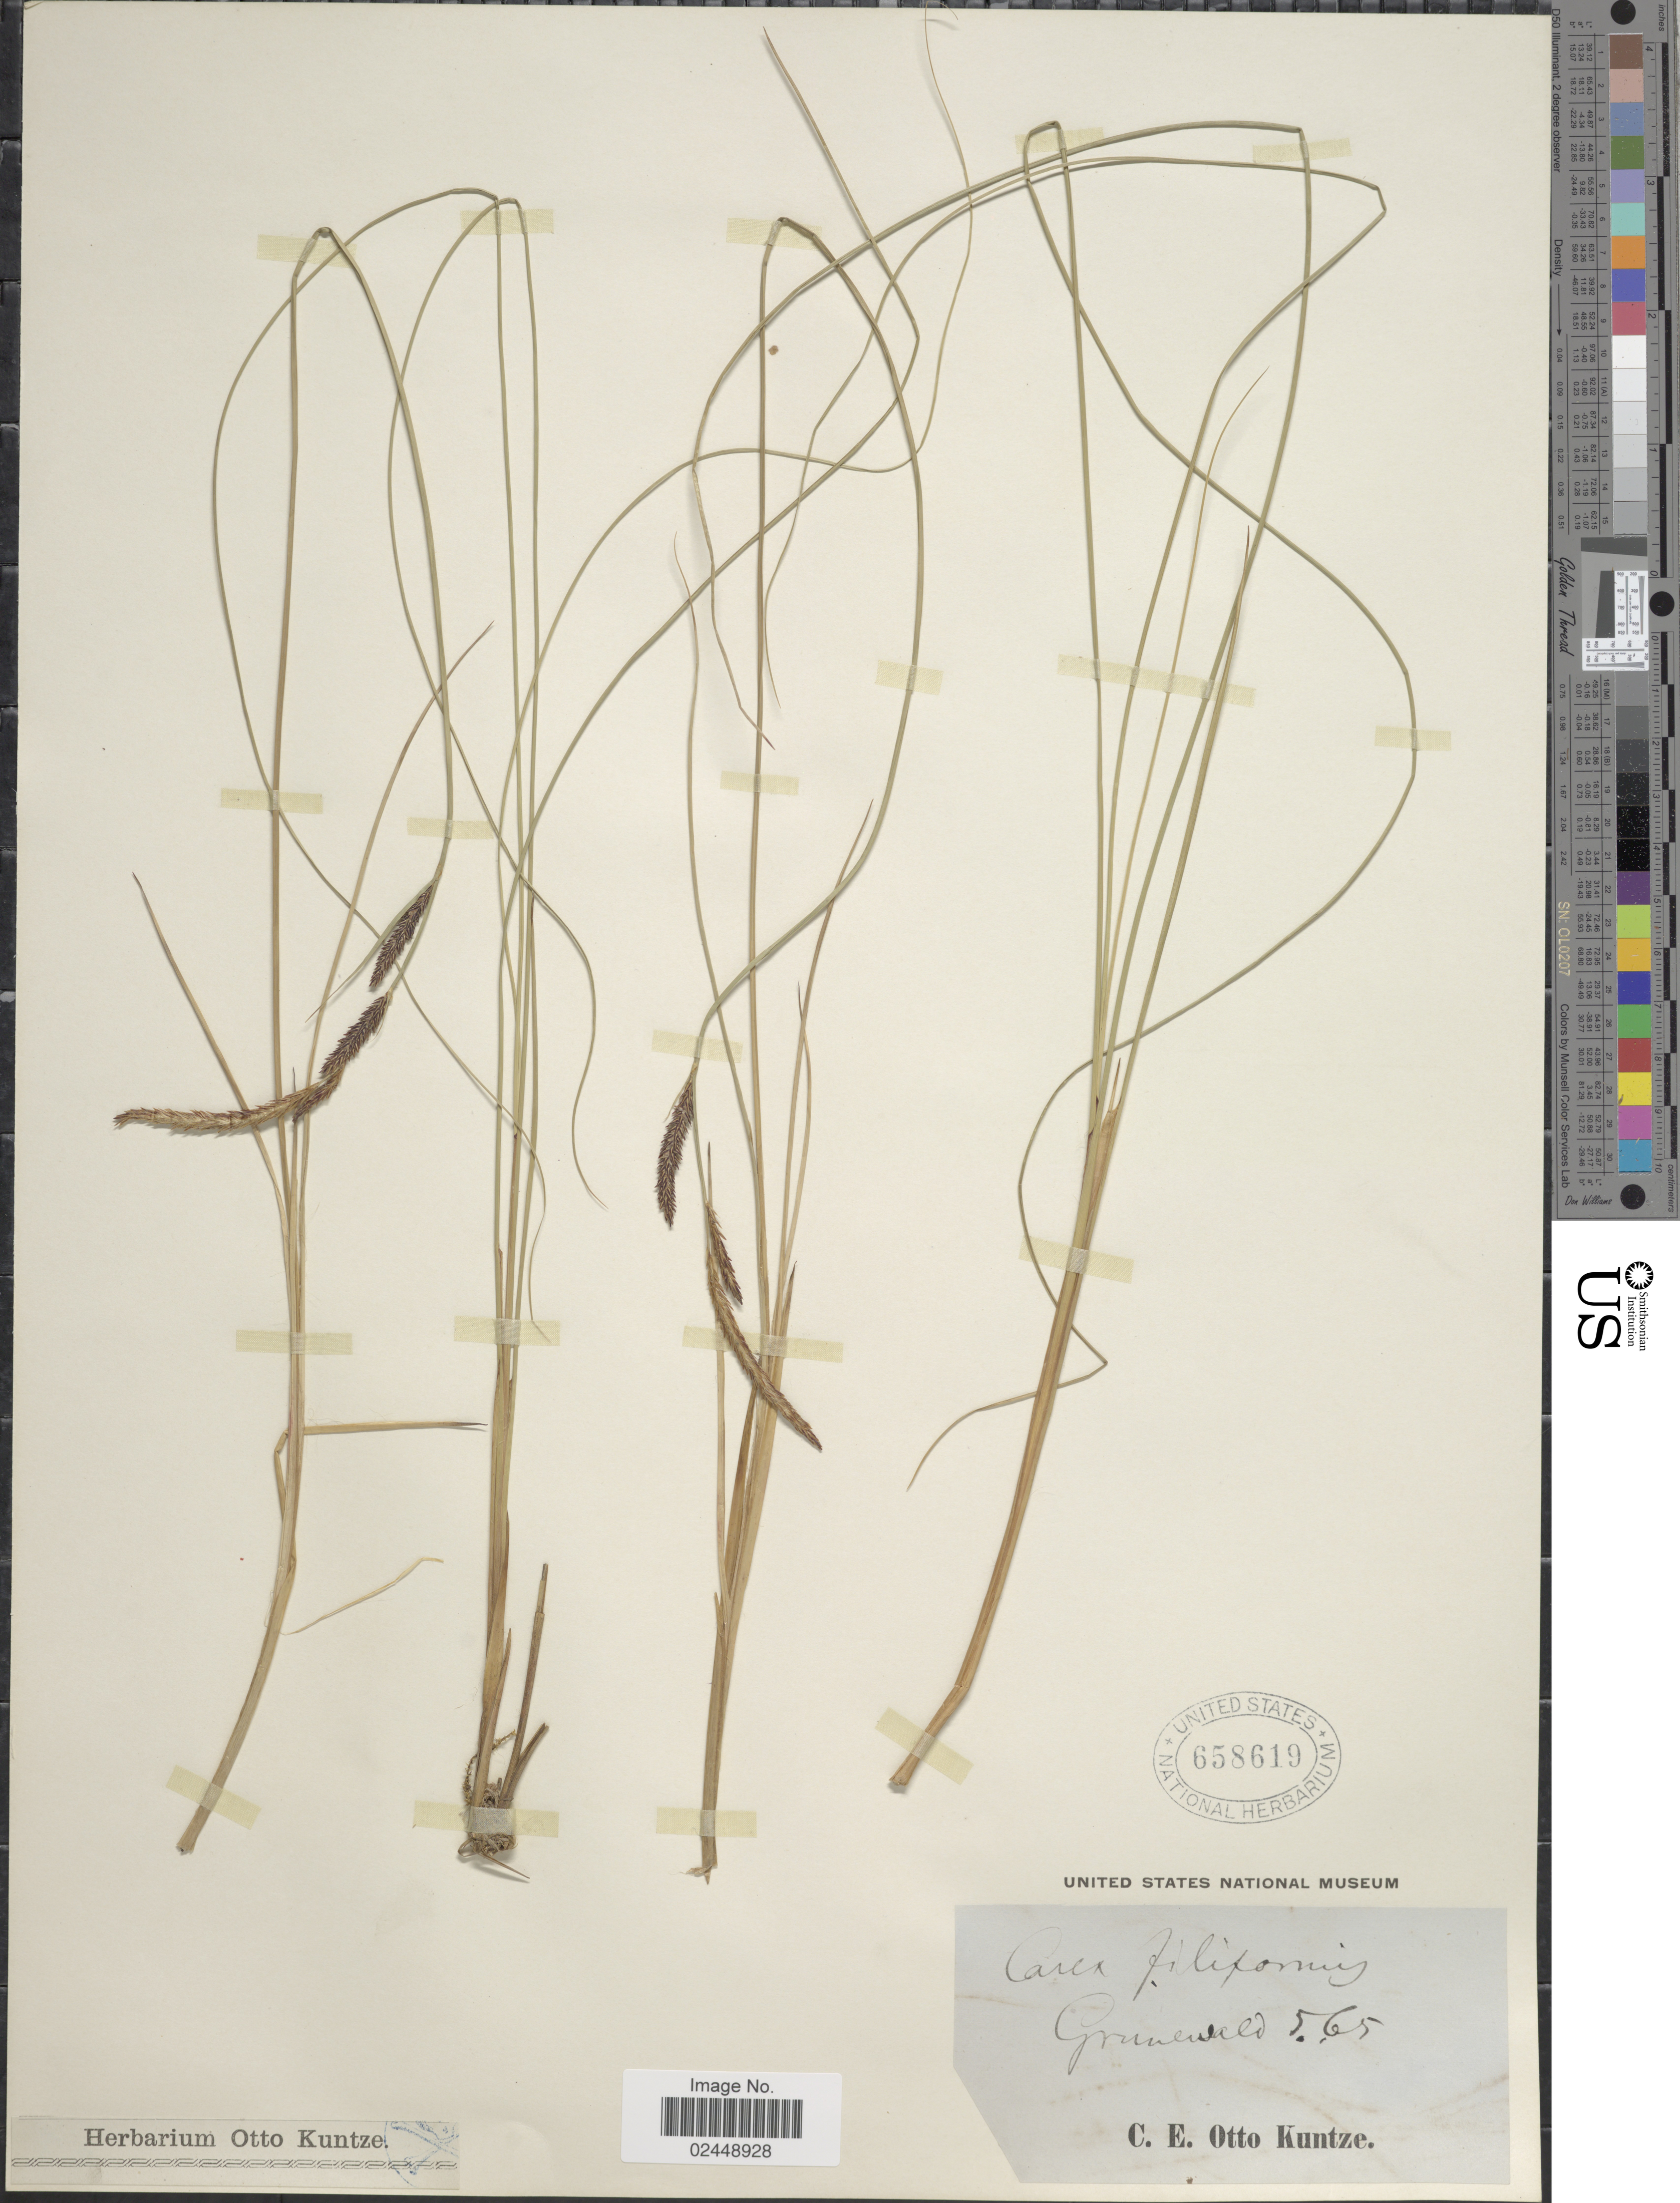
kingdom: Plantae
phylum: Tracheophyta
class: Liliopsida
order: Poales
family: Cyperaceae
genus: Carex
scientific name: Carex lasiocarpa var. lasiocarpa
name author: Ehrh.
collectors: C.E.O. Kuntze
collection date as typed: Transcribed d/m/y: /5/65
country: Germany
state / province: Berlin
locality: Grunewald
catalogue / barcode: US 658619